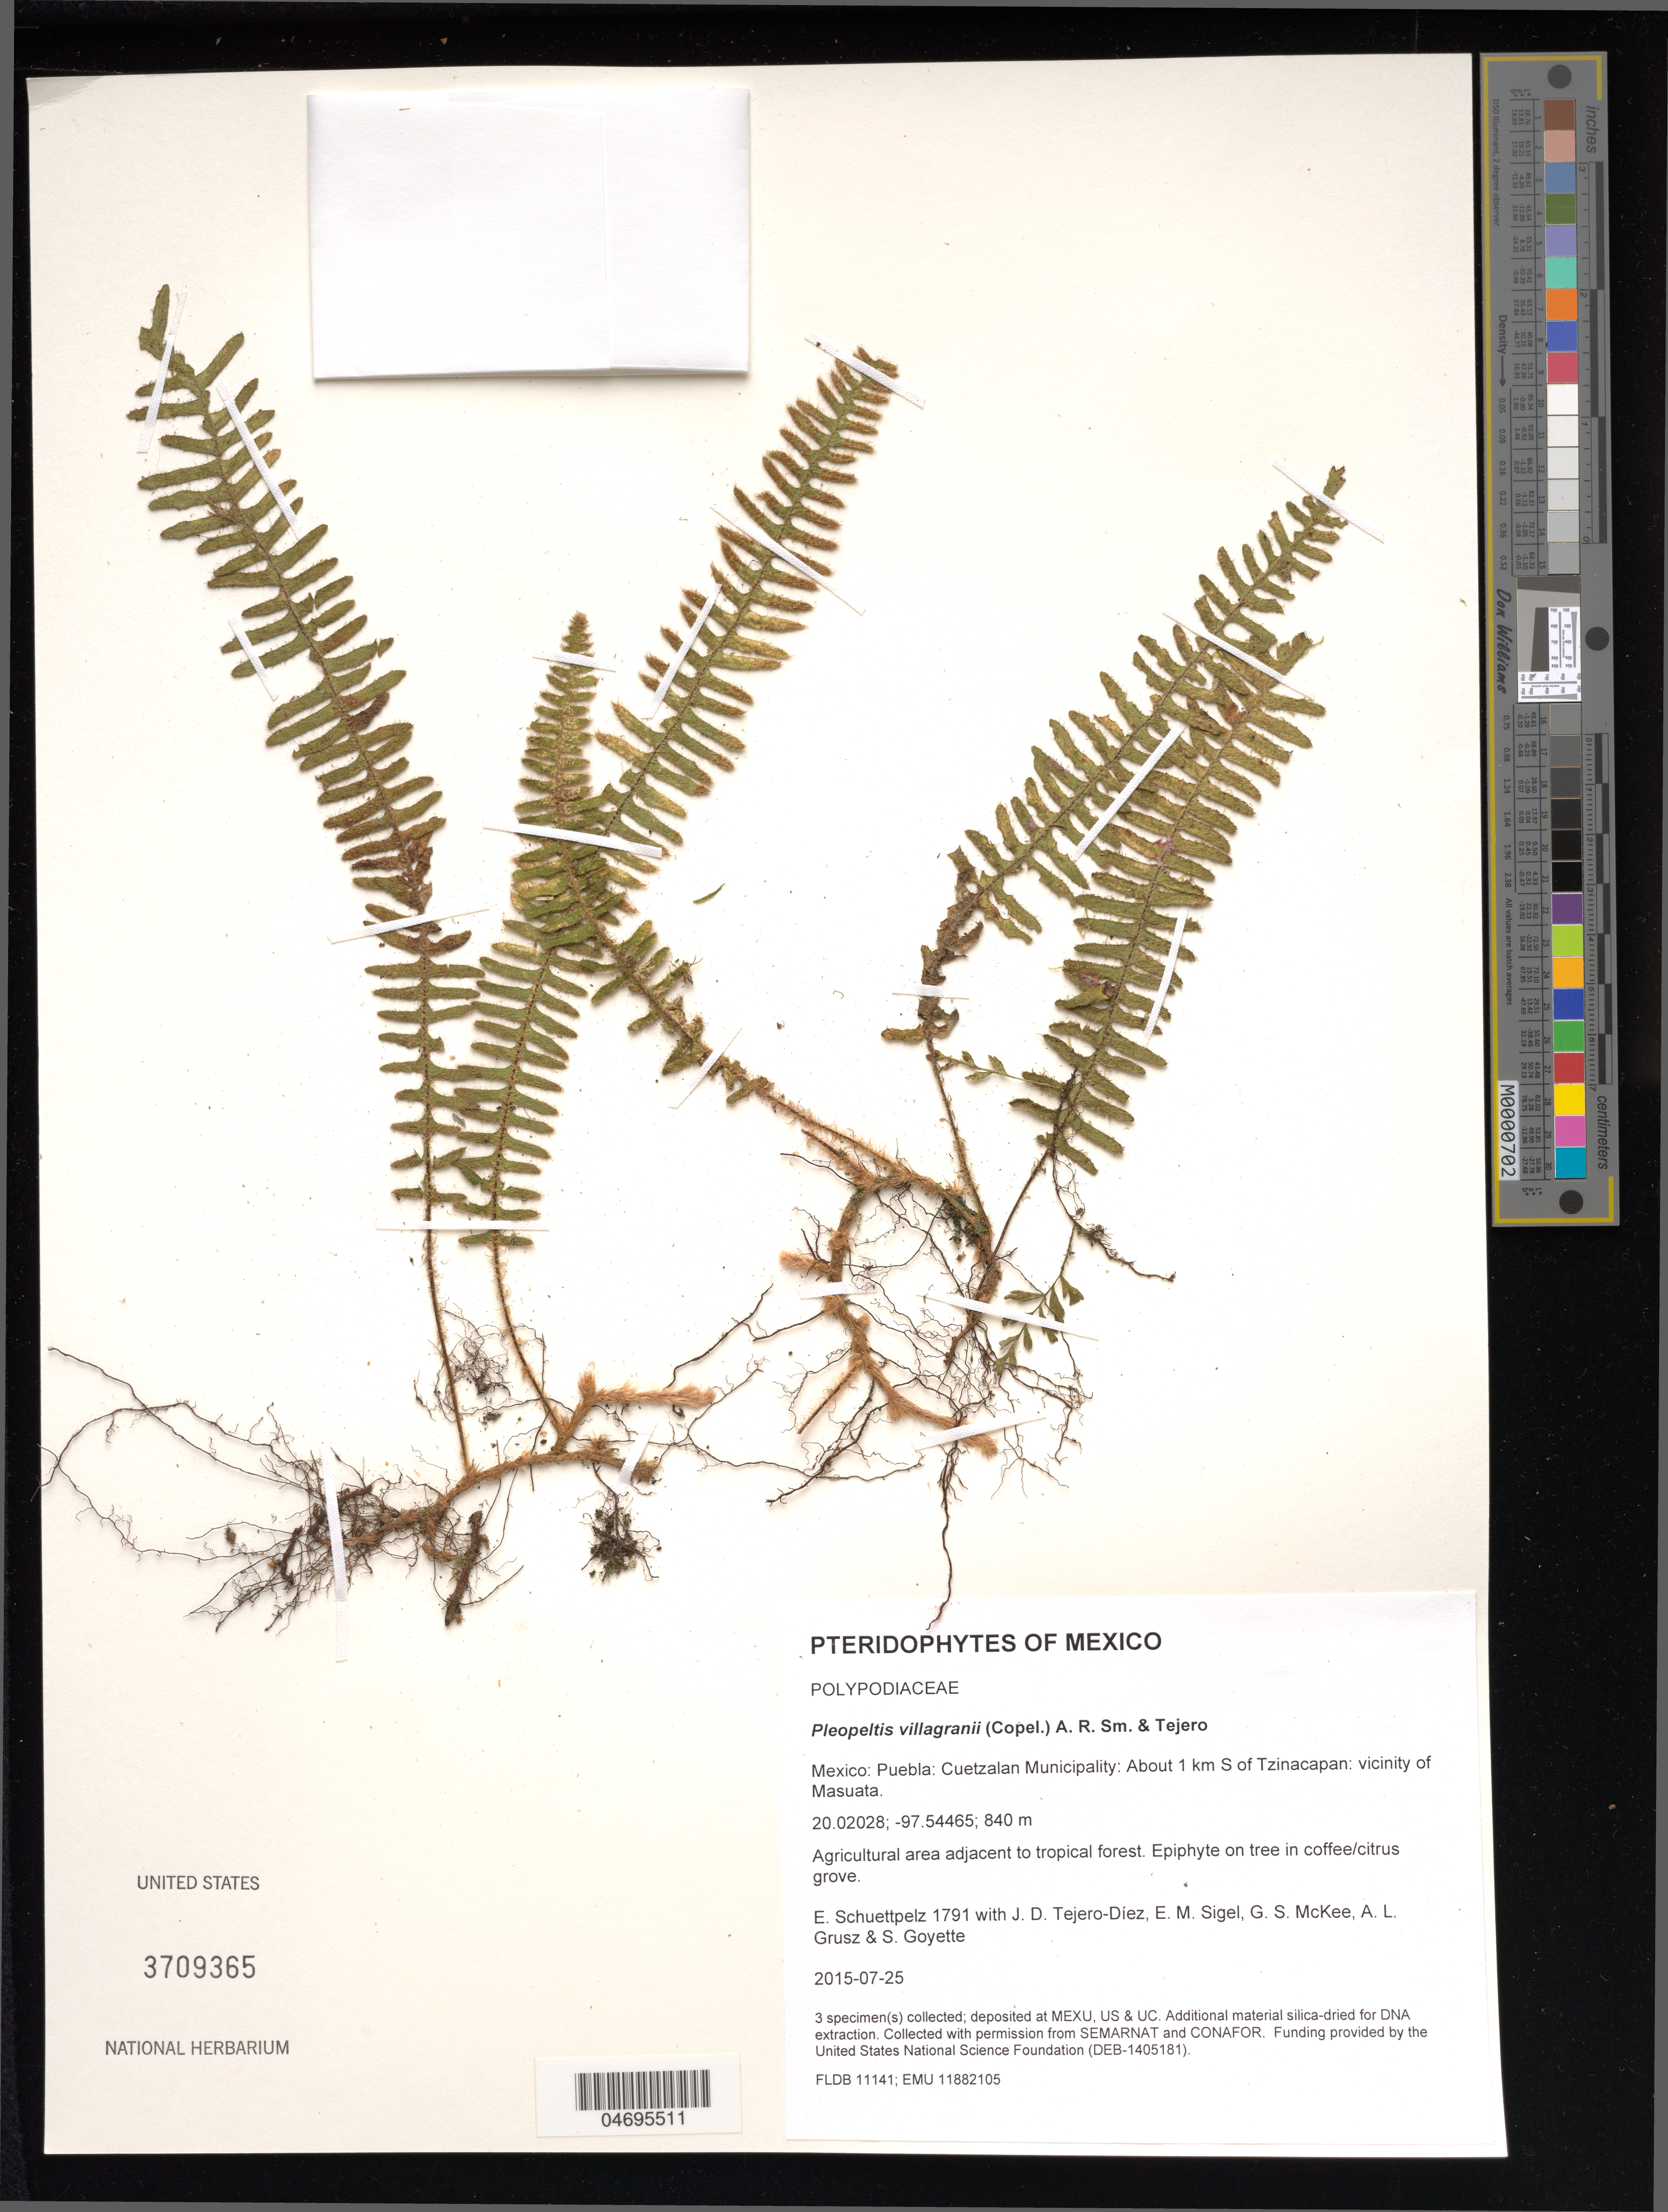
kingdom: Plantae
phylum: Tracheophyta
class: Polypodiopsida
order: Polypodiales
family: Polypodiaceae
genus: Pleopeltis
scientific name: Pleopeltis villagranii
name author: (Copel.) A.R. Sm. & Tejero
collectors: E. Schuettpelz, D. Tejero-Díez, E. M. Sigel, G. S. McKee & A. Grusz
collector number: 1791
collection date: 2015-07-25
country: Mexico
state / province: Puebla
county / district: Cuetzalan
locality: About 1 km S of Tzinacapan: vicinity of Masuata.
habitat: Agricultural area adjacent to tropical forest.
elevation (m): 840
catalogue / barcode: US 3709365